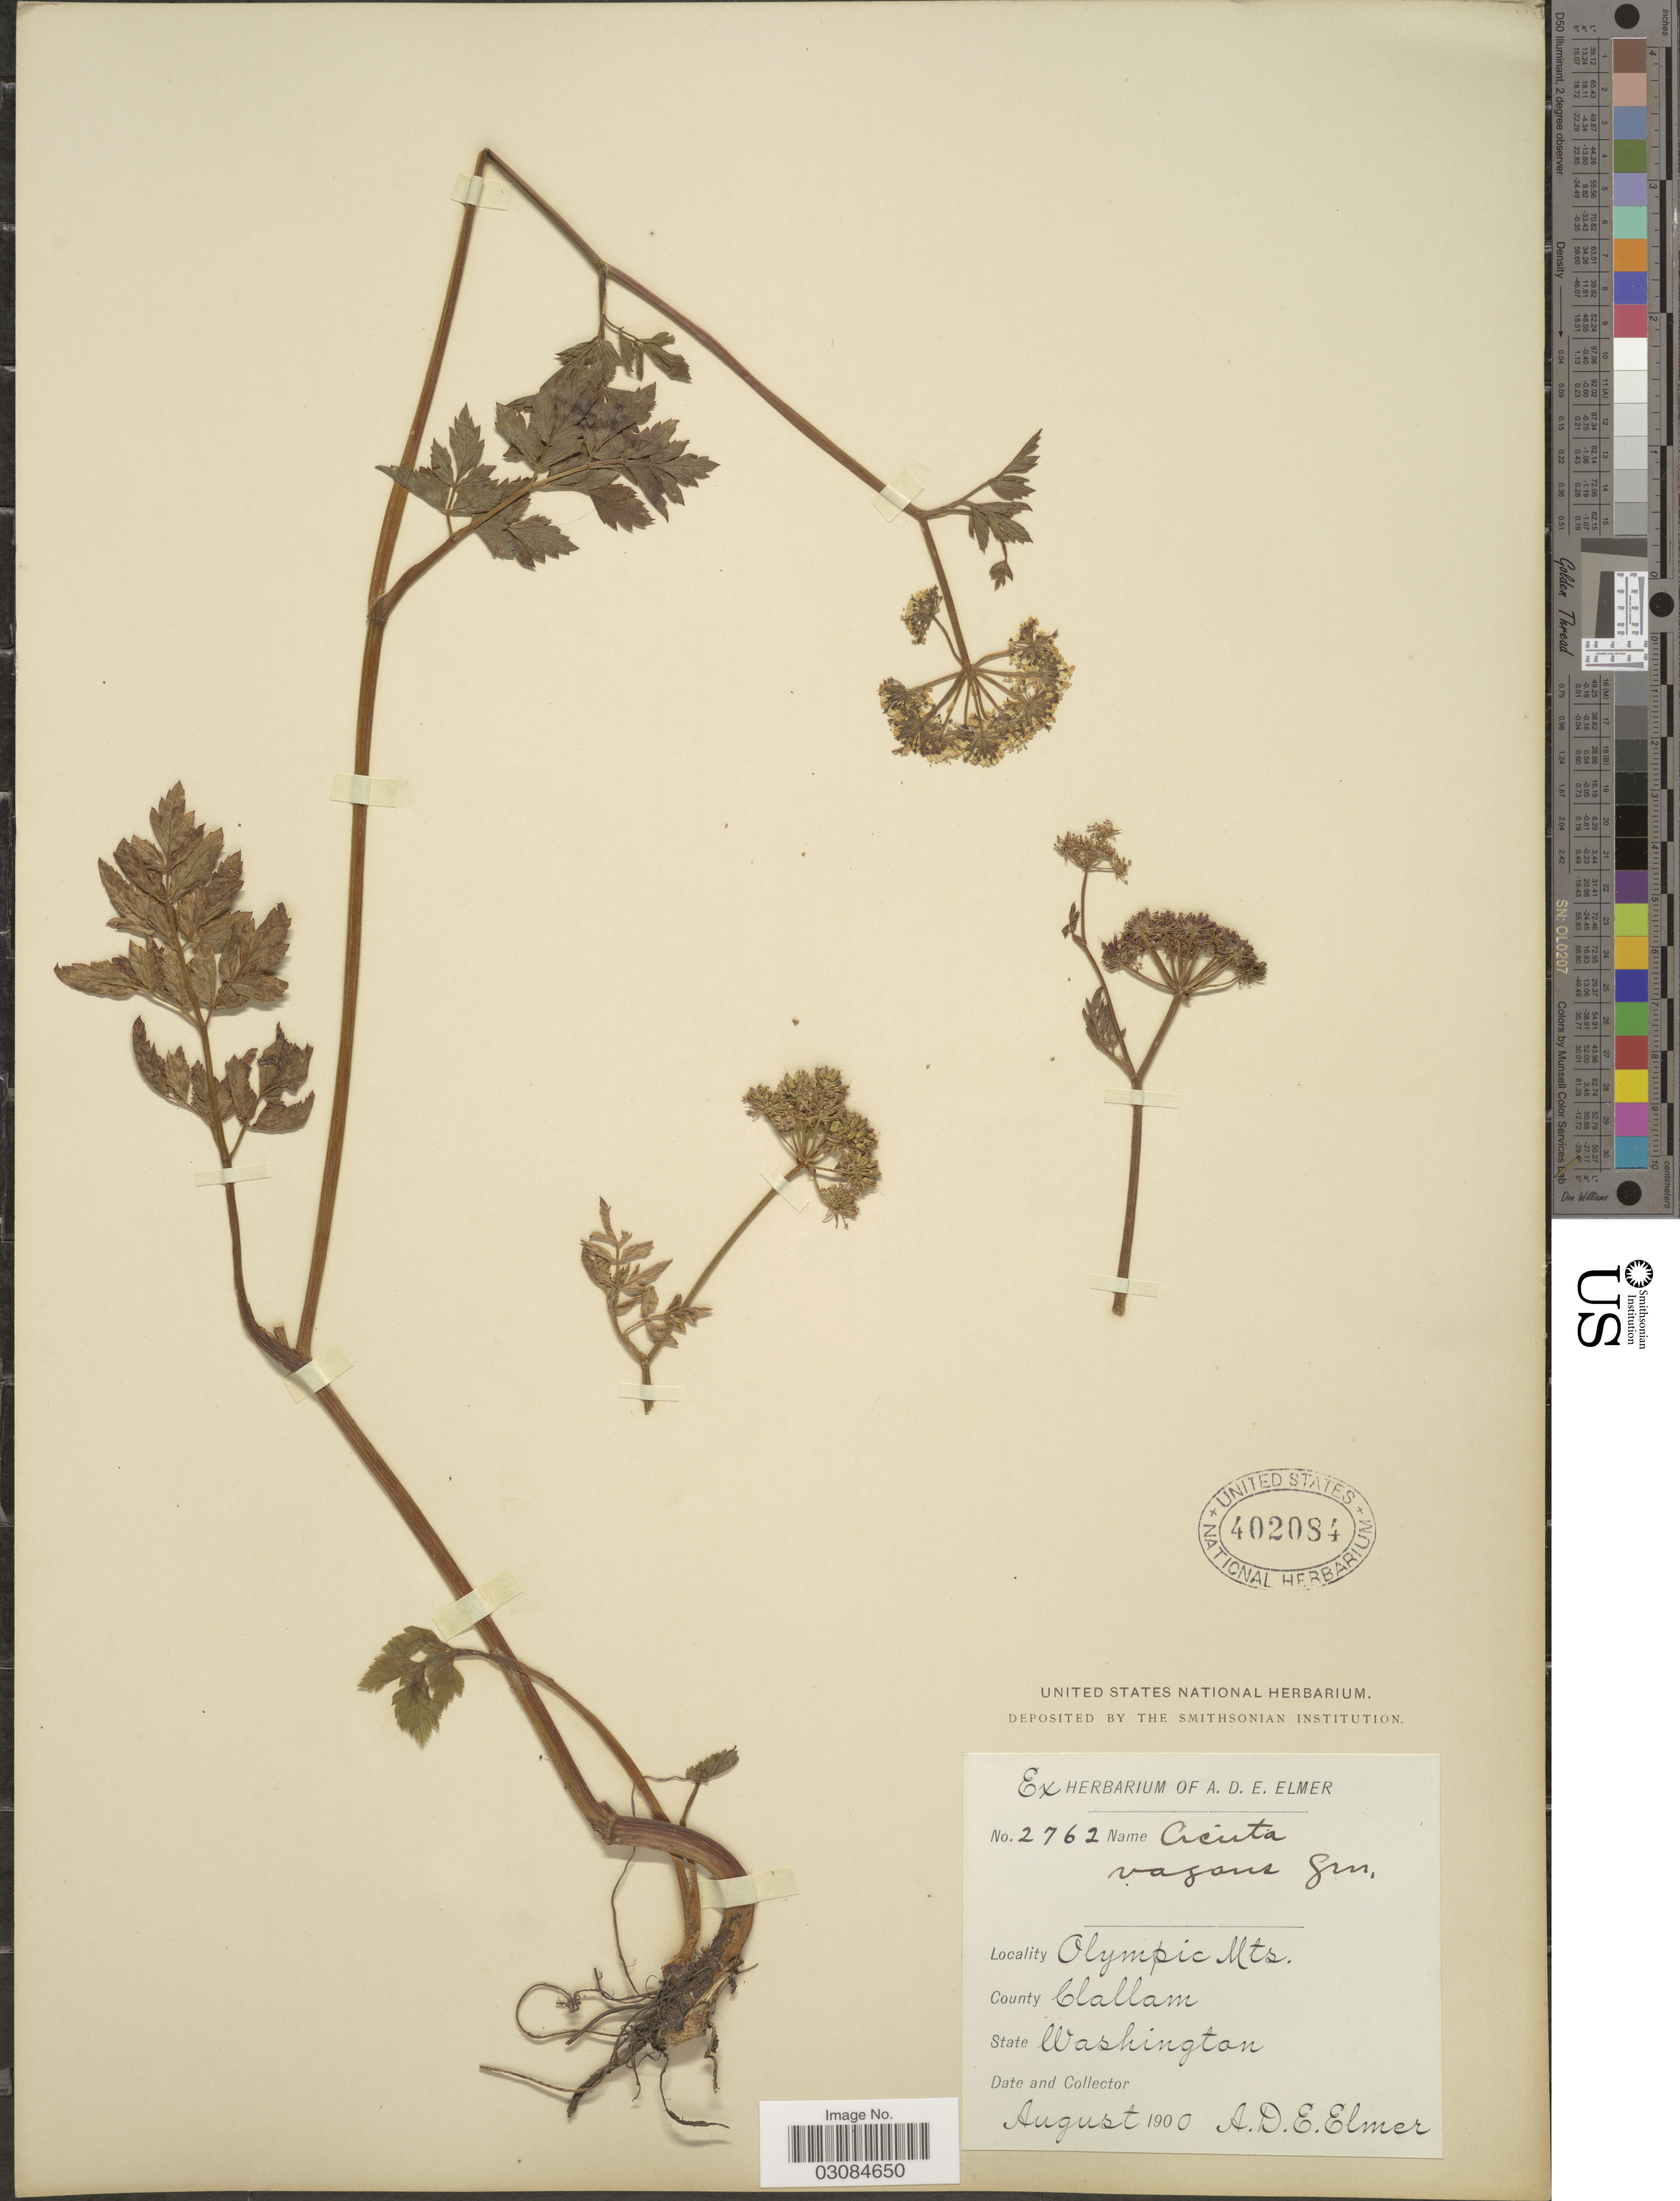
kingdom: Plantae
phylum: Tracheophyta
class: Magnoliopsida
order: Apiales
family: Apiaceae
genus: Cicuta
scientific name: Cicuta vagans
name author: Greene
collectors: A. D. E. Elmer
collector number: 2762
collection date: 1900-08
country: United States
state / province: Washington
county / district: Clallam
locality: Olympic Mts. County Clallam.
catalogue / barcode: US 402084